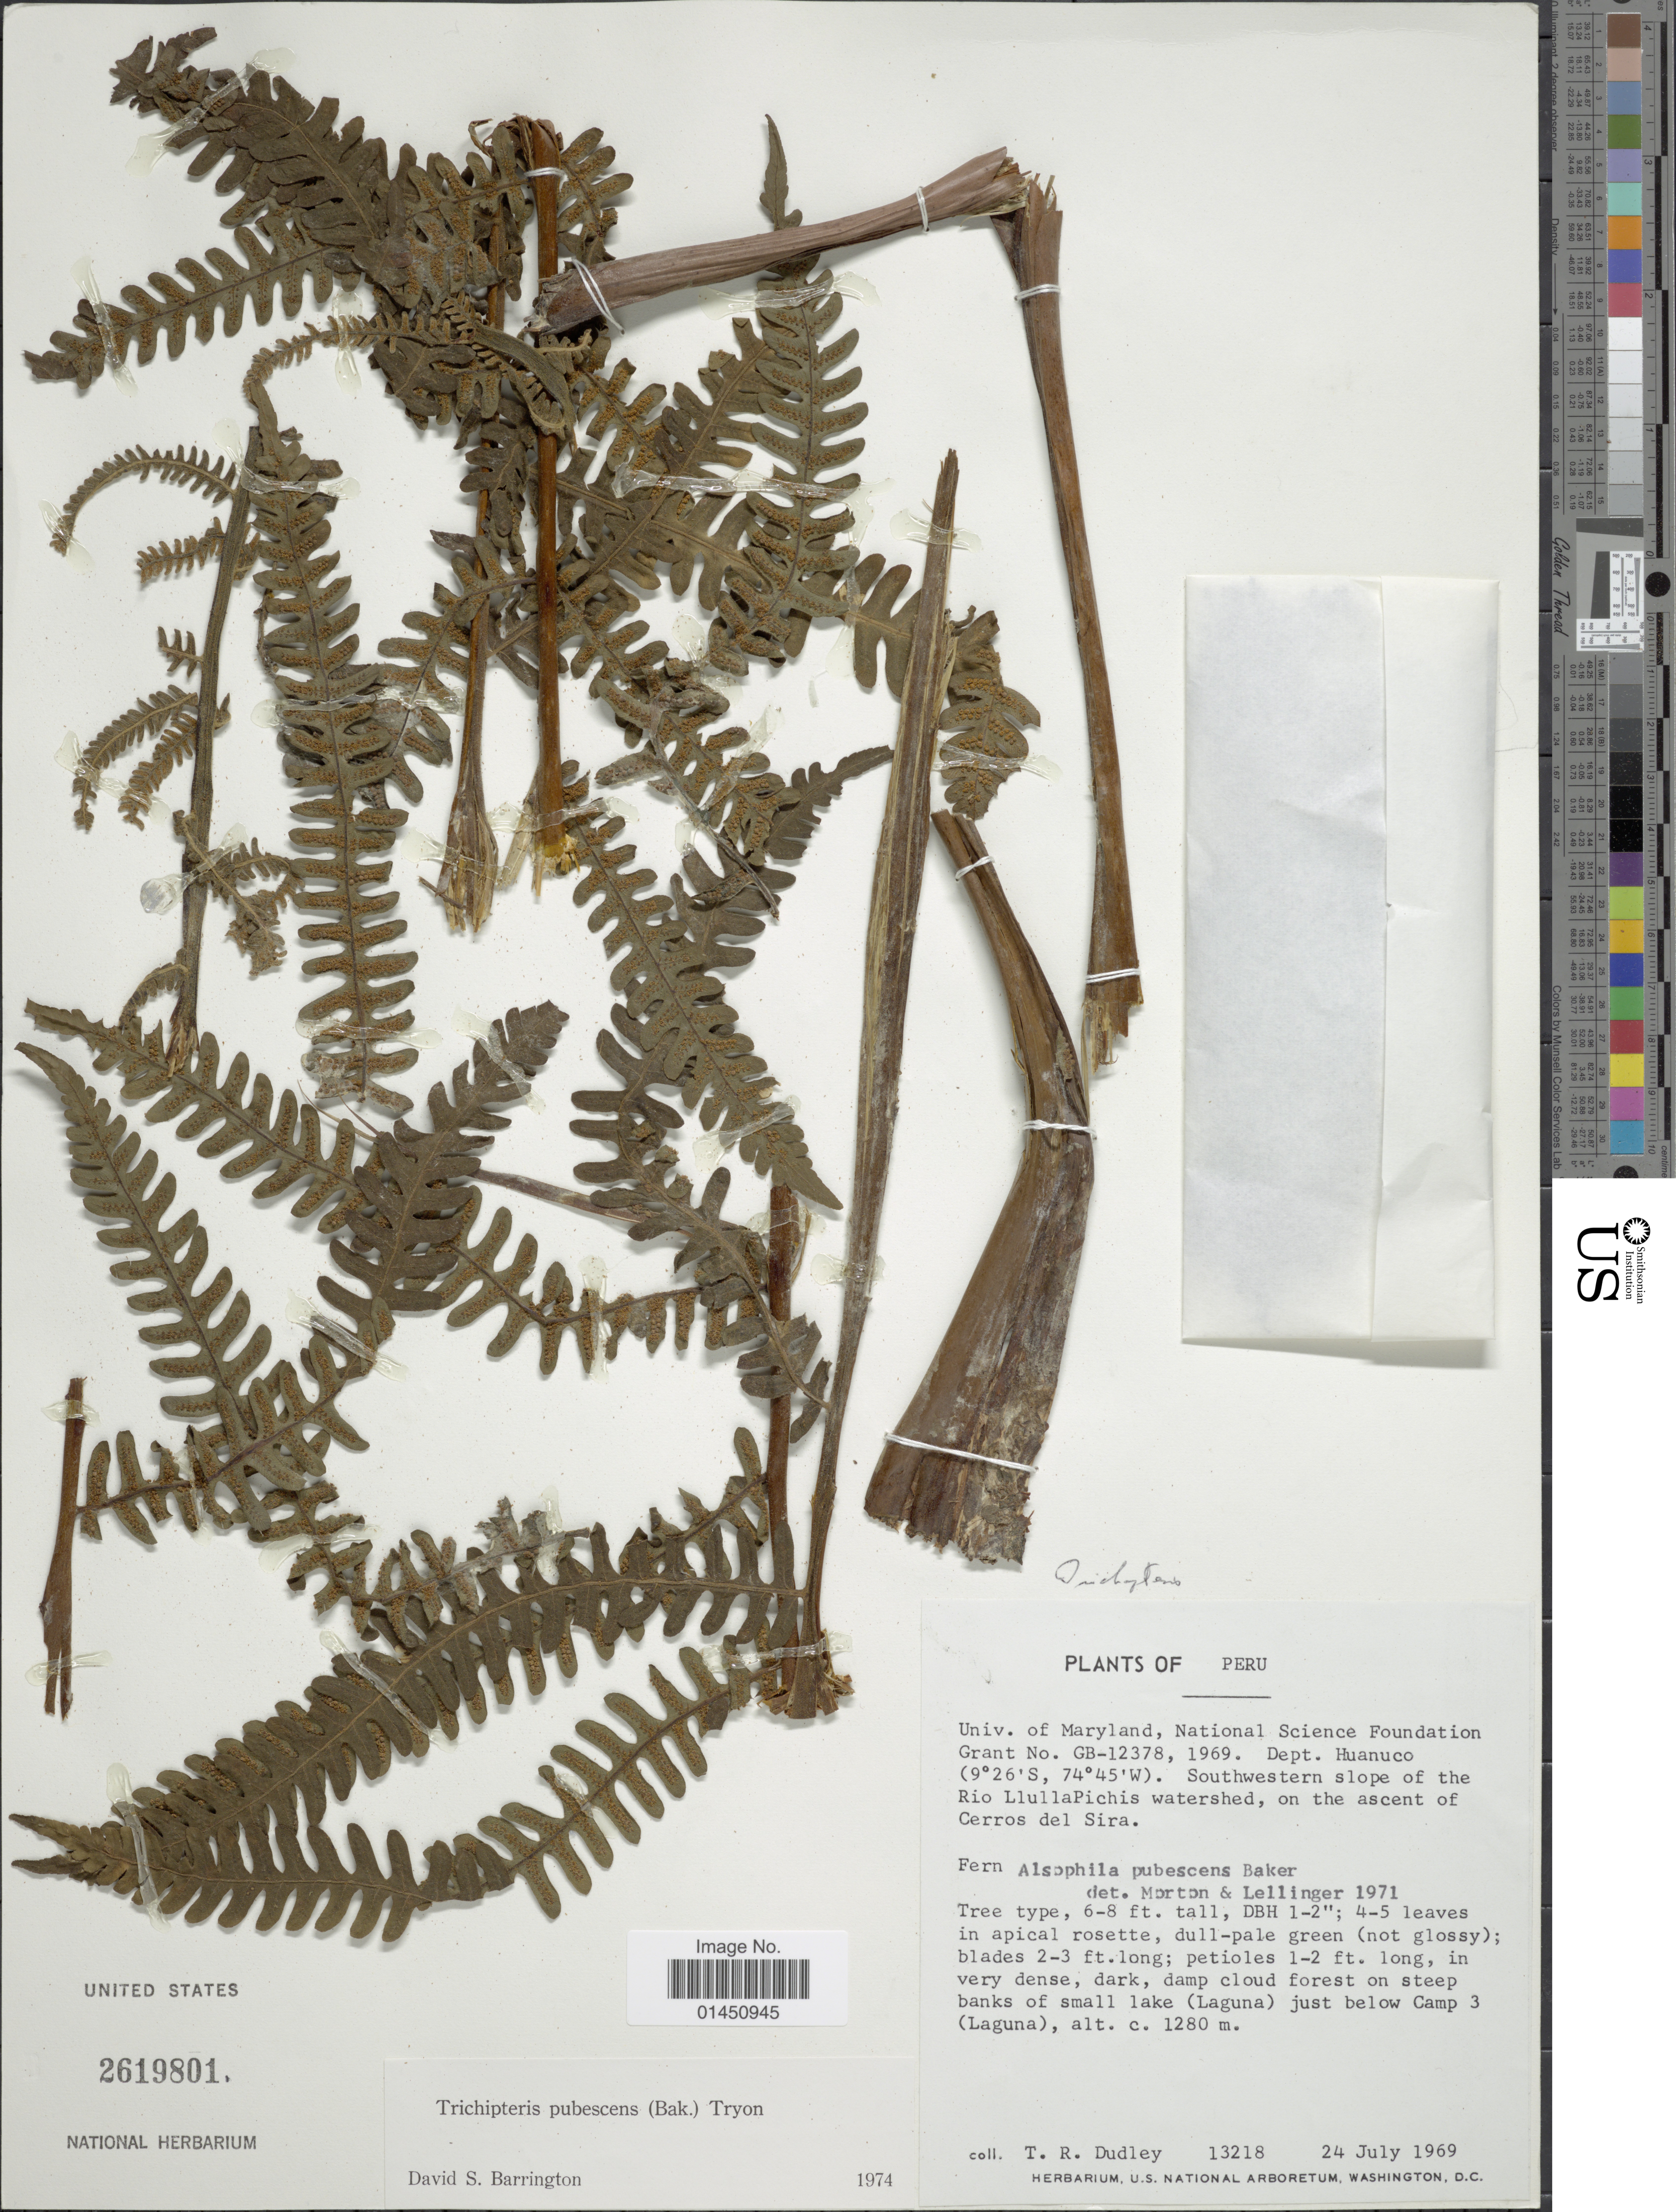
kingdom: Plantae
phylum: Tracheophyta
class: Polypodiopsida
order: Cyatheales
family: Cyatheaceae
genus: Cyathea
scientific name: Cyathea bipinnatifida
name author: (Baker) Domin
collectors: T. R. Dudley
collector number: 13218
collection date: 1969-07-24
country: Peru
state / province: Huánuco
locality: Southwestern slope of the Rio LlullaPichis watershed, on the ascent of Cerros del Sira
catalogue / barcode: US 2619801